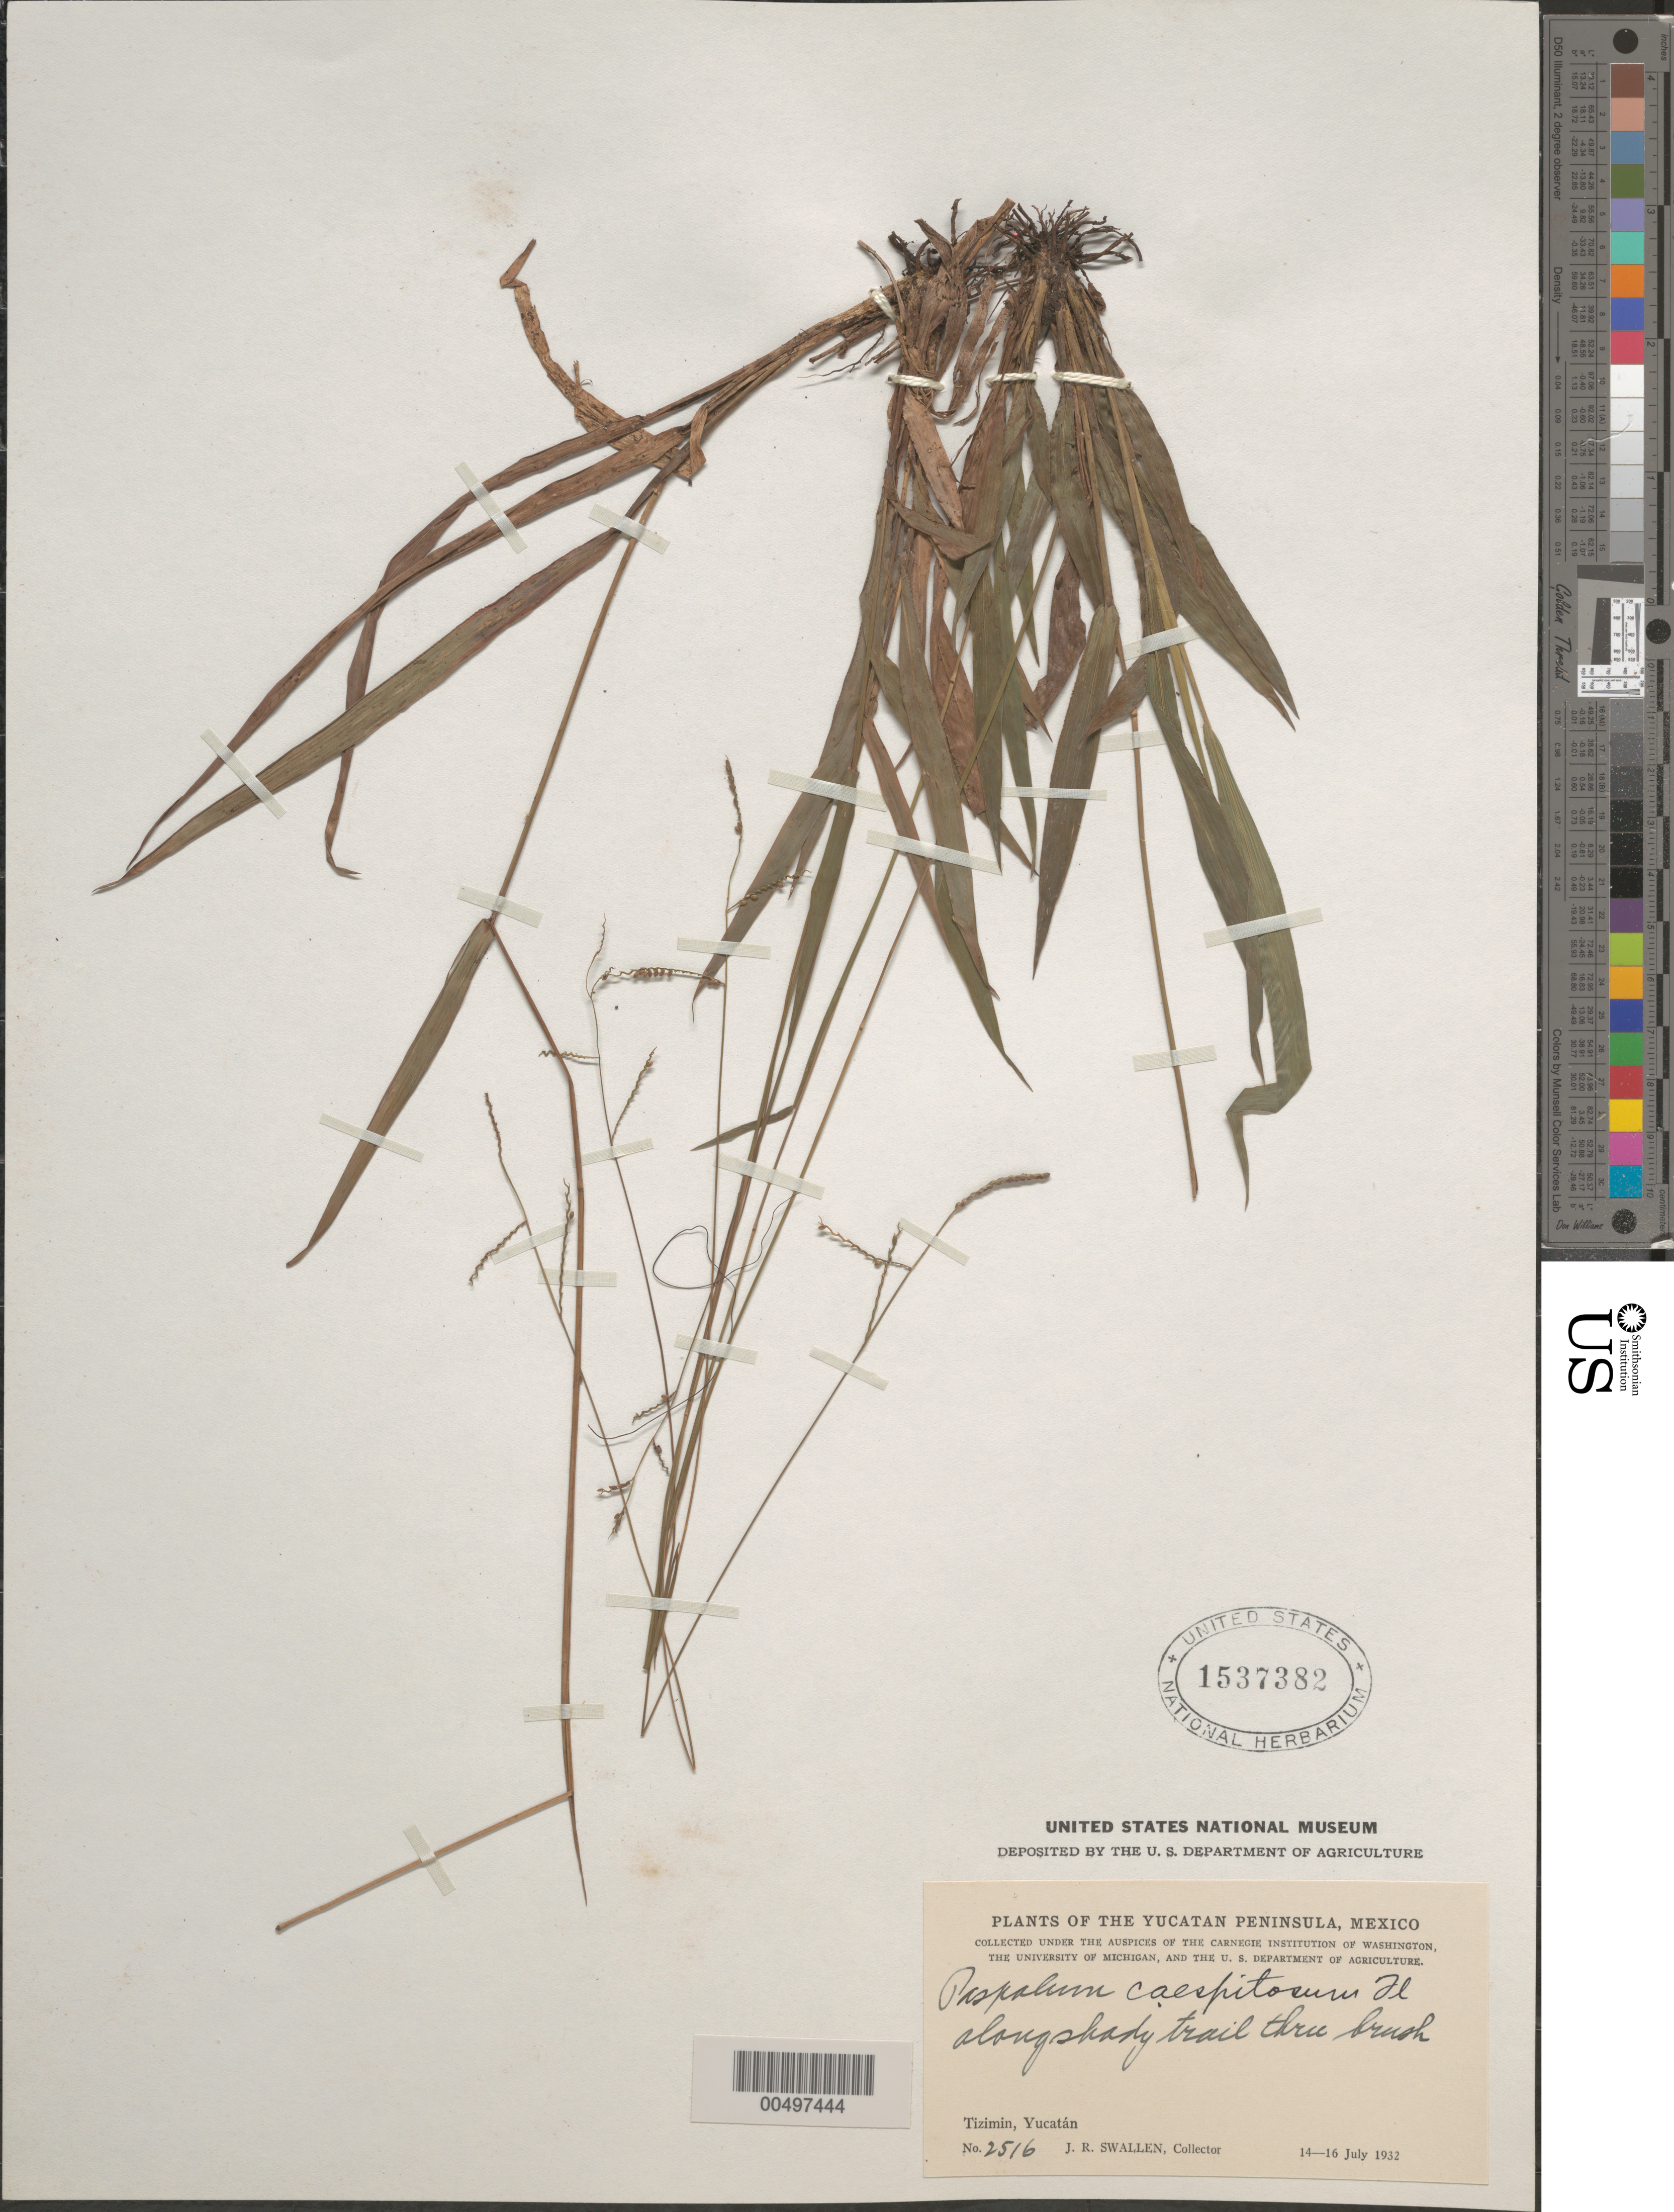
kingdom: Plantae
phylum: Tracheophyta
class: Liliopsida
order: Poales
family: Poaceae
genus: Paspalum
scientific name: Paspalum caespitosum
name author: Flüggé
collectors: J. R. Swallen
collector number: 2516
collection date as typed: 14 Jul 1932 to 16 Jul 1932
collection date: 1932-07-14/1932-07-16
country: Mexico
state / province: Yucatan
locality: Yucatan Peninsula, Tizimin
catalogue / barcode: US 1537382